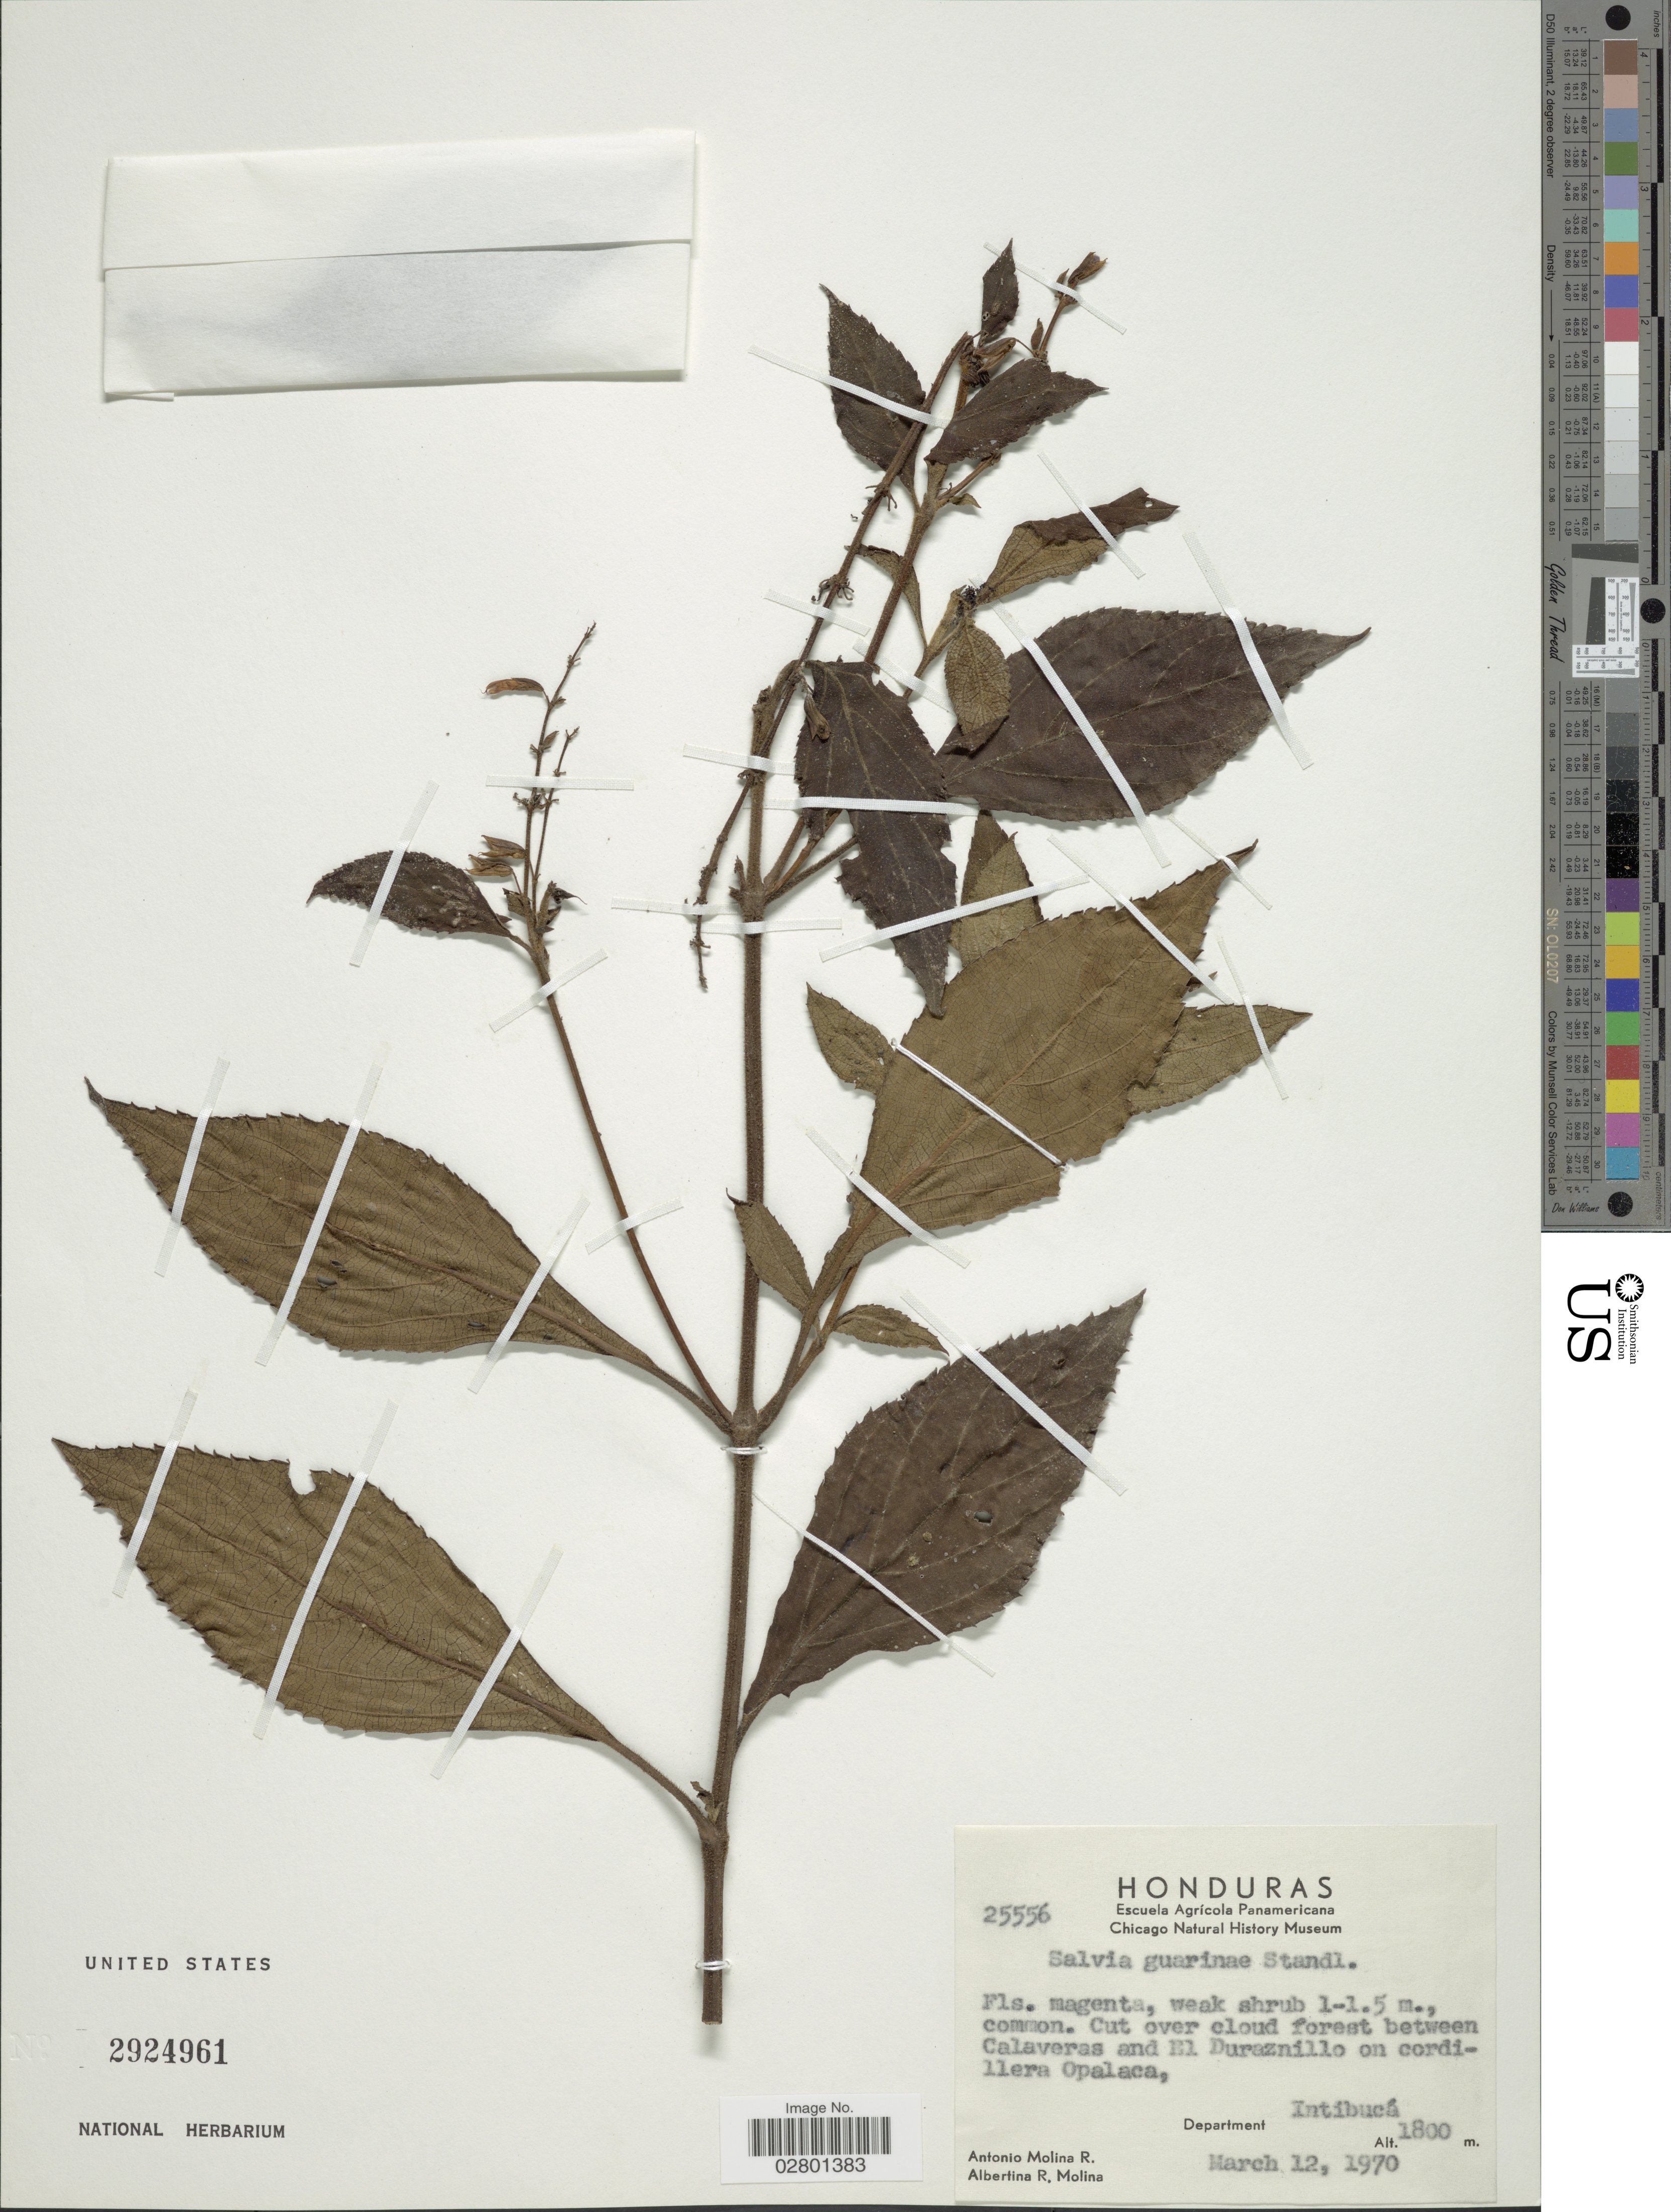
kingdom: Plantae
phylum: Tracheophyta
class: Magnoliopsida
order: Lamiales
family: Lamiaceae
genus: Salvia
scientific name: Salvia guarinae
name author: Standl.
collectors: A. Molina R. & A. R. Molina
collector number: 25556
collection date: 1970-03-12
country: Honduras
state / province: Intibuca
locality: Cut over cloud forest between Calaveras and El Duraznillo on cordillera Opalaca, Department Intibucá.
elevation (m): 1800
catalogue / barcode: US 2924961